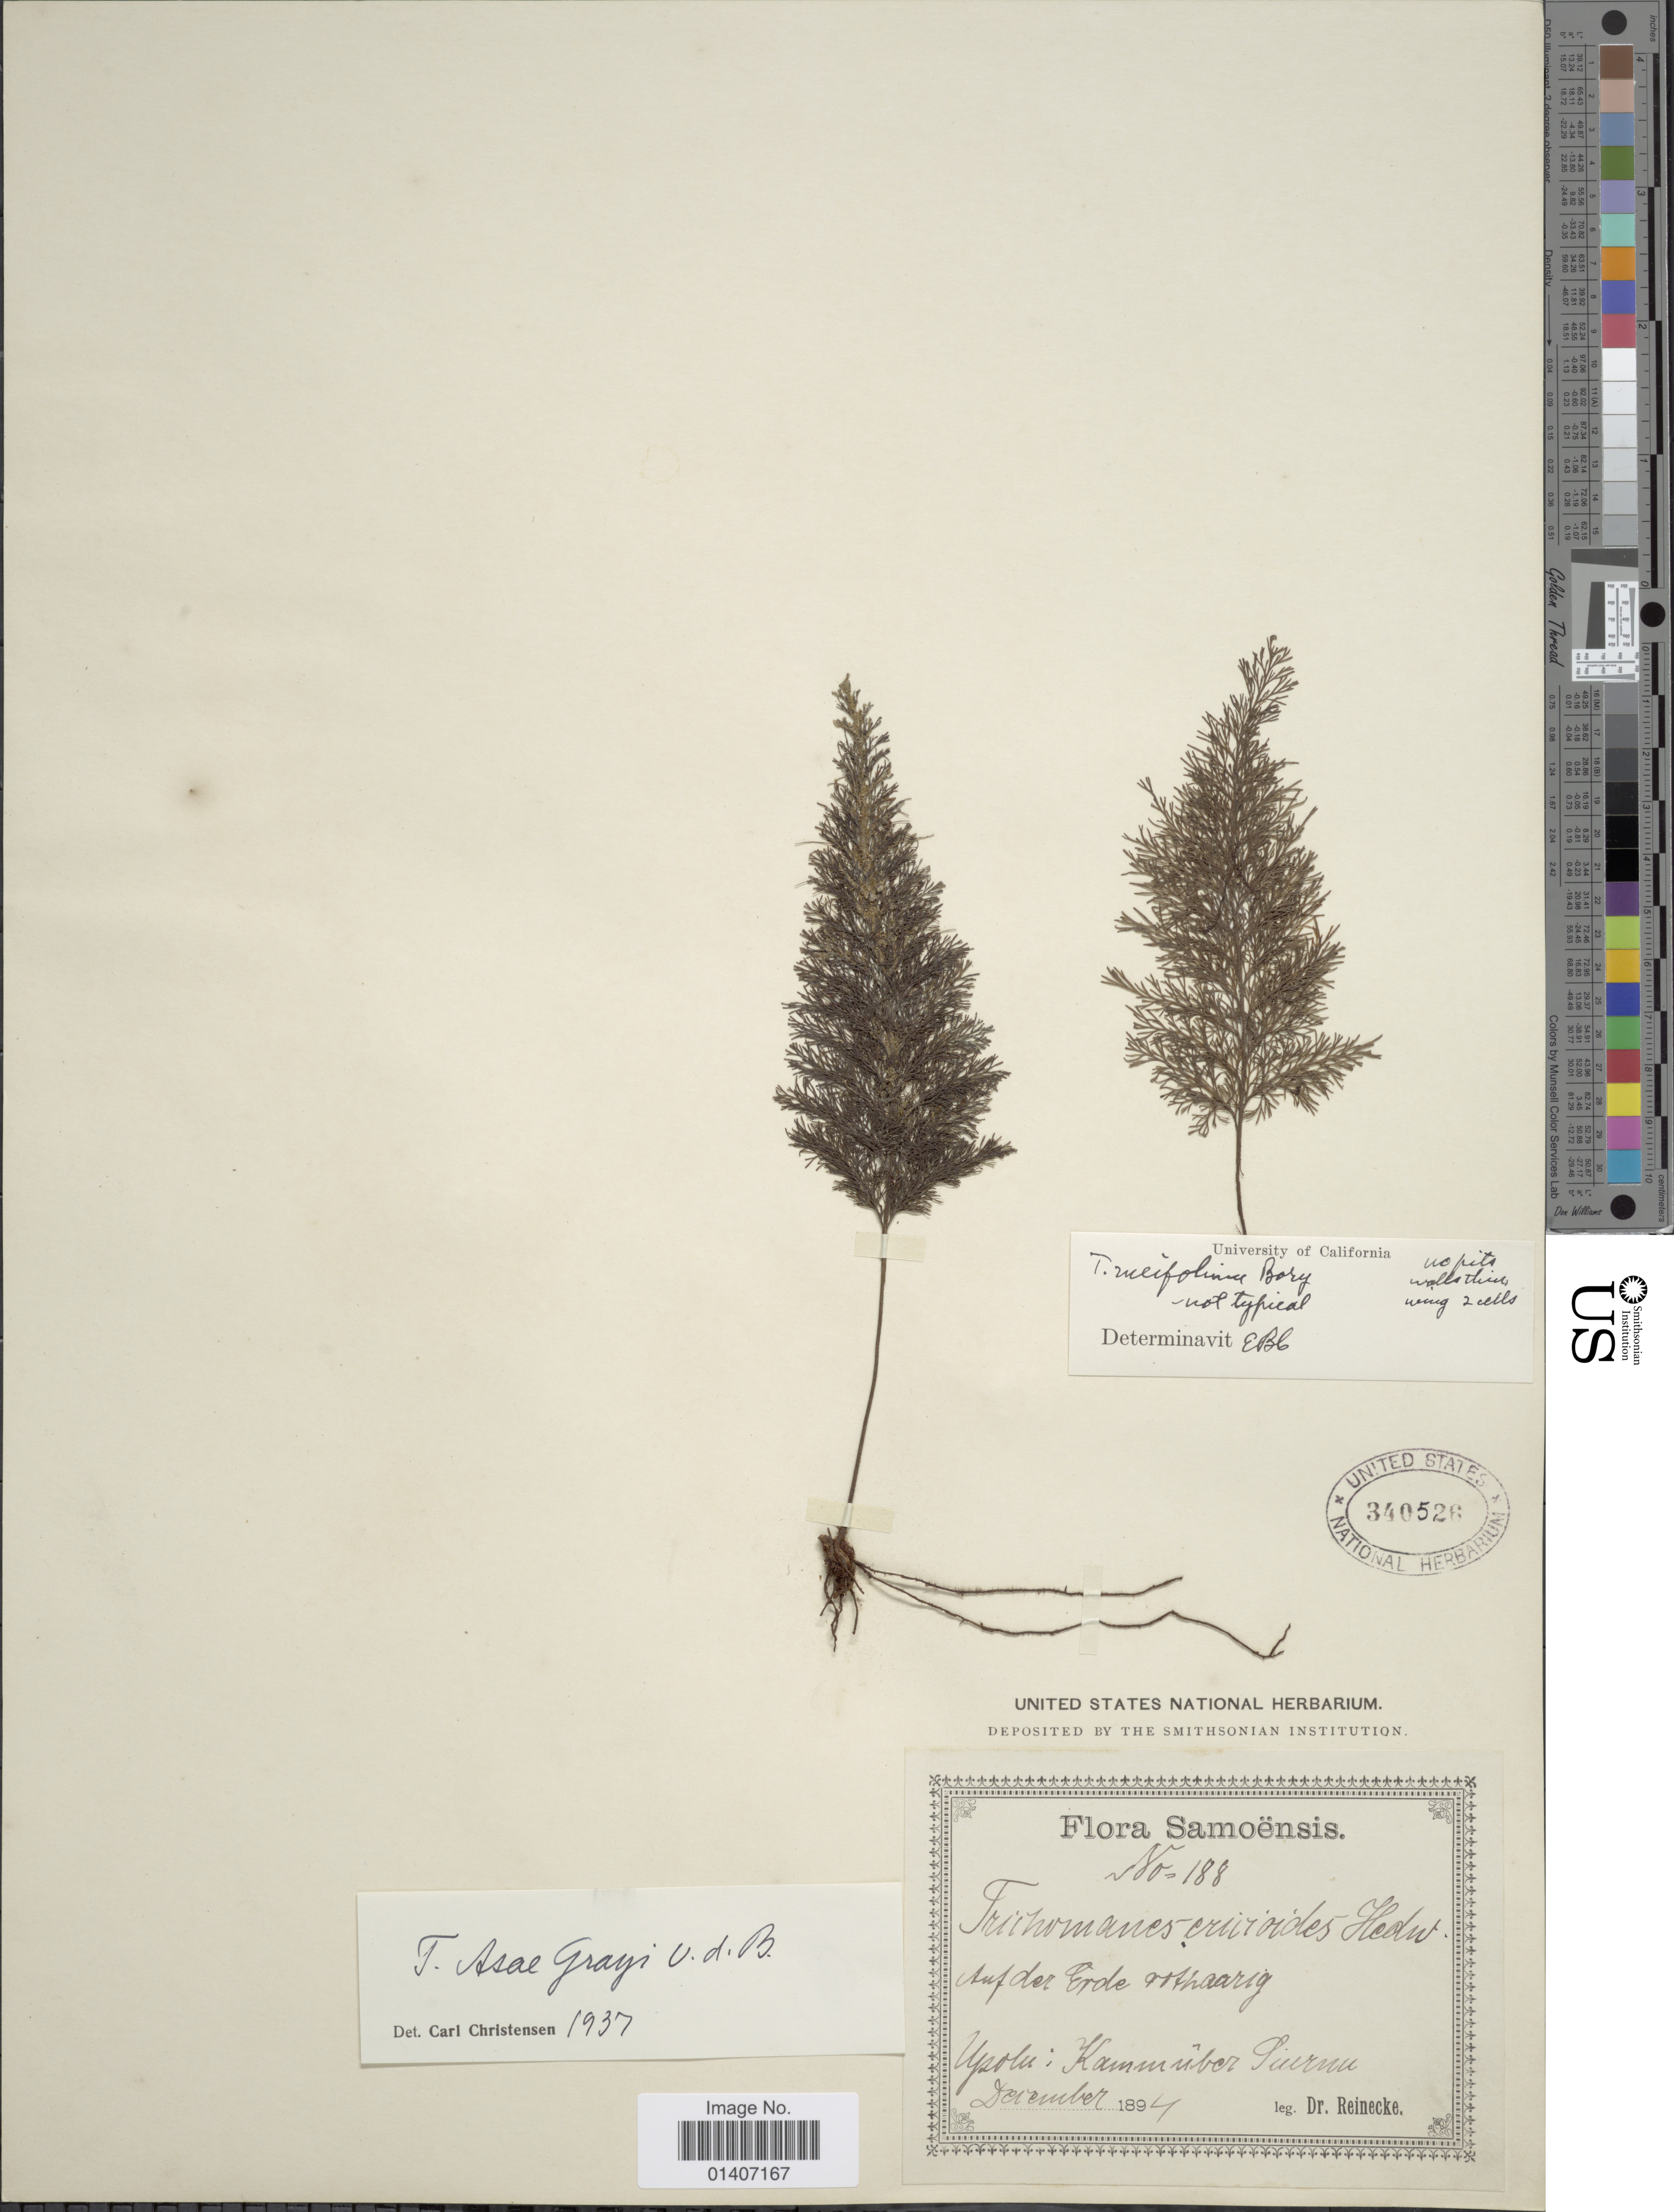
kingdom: Plantae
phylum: Tracheophyta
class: Polypodiopsida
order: Hymenophyllales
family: Hymenophyllaceae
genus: Abrodictyum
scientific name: Abrodictyum asae-grayi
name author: (Bosch) Ebihara & K. Iwats.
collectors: -- Reinecke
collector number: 188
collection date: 1894-12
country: Samoa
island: Upolu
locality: Samoensis, auf der Erde rothaarig, Upolu: Kammuber Sieurmu [interpreted]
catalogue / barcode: US 340526